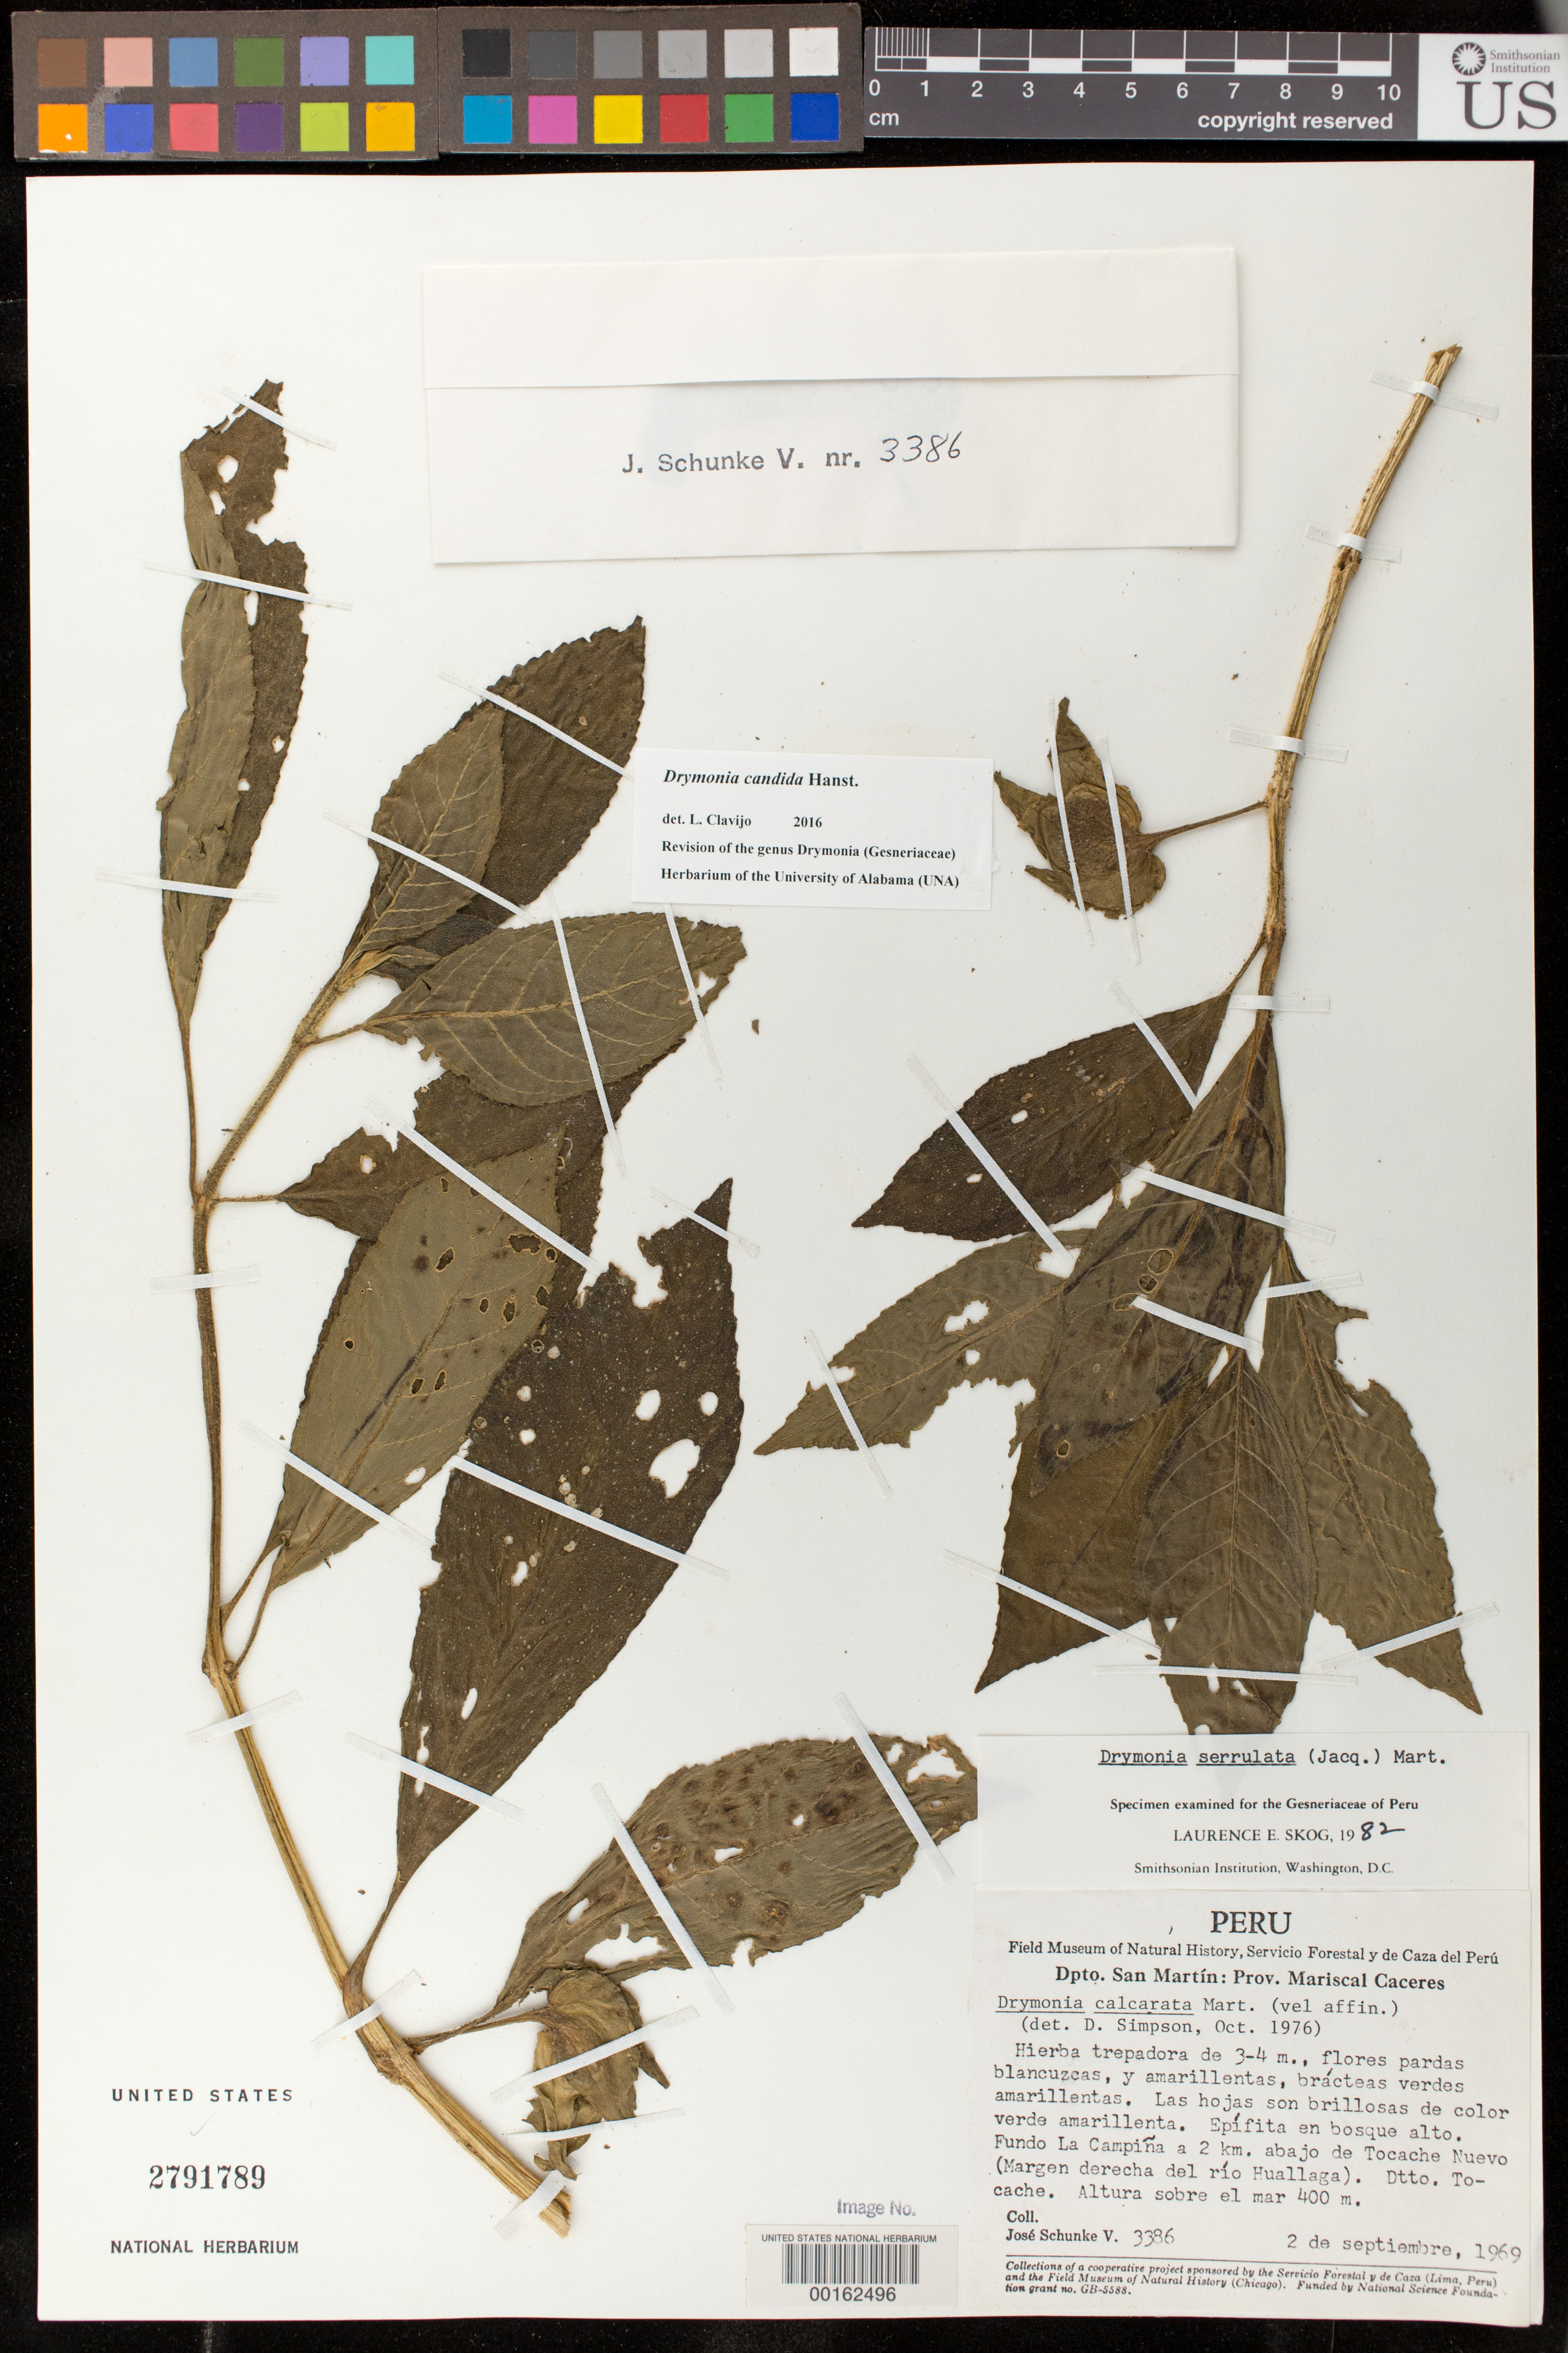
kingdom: Plantae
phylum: Tracheophyta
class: Magnoliopsida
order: Lamiales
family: Gesneriaceae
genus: Drymonia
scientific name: Drymonia candida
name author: Hanst.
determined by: Clavijo, L.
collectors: J. Schunke Vigo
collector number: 3386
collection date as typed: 02 Sep 1969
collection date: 1969-09-02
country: Peru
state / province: San Martín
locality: Prov. Mariscal Cáceres, Dtto. Tocache, Fundo La Campina 2 km below Tocache Nuevo (right hand bank of Rio Huallaga)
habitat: Epiphyte in tall forest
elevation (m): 400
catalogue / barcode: US 2791789